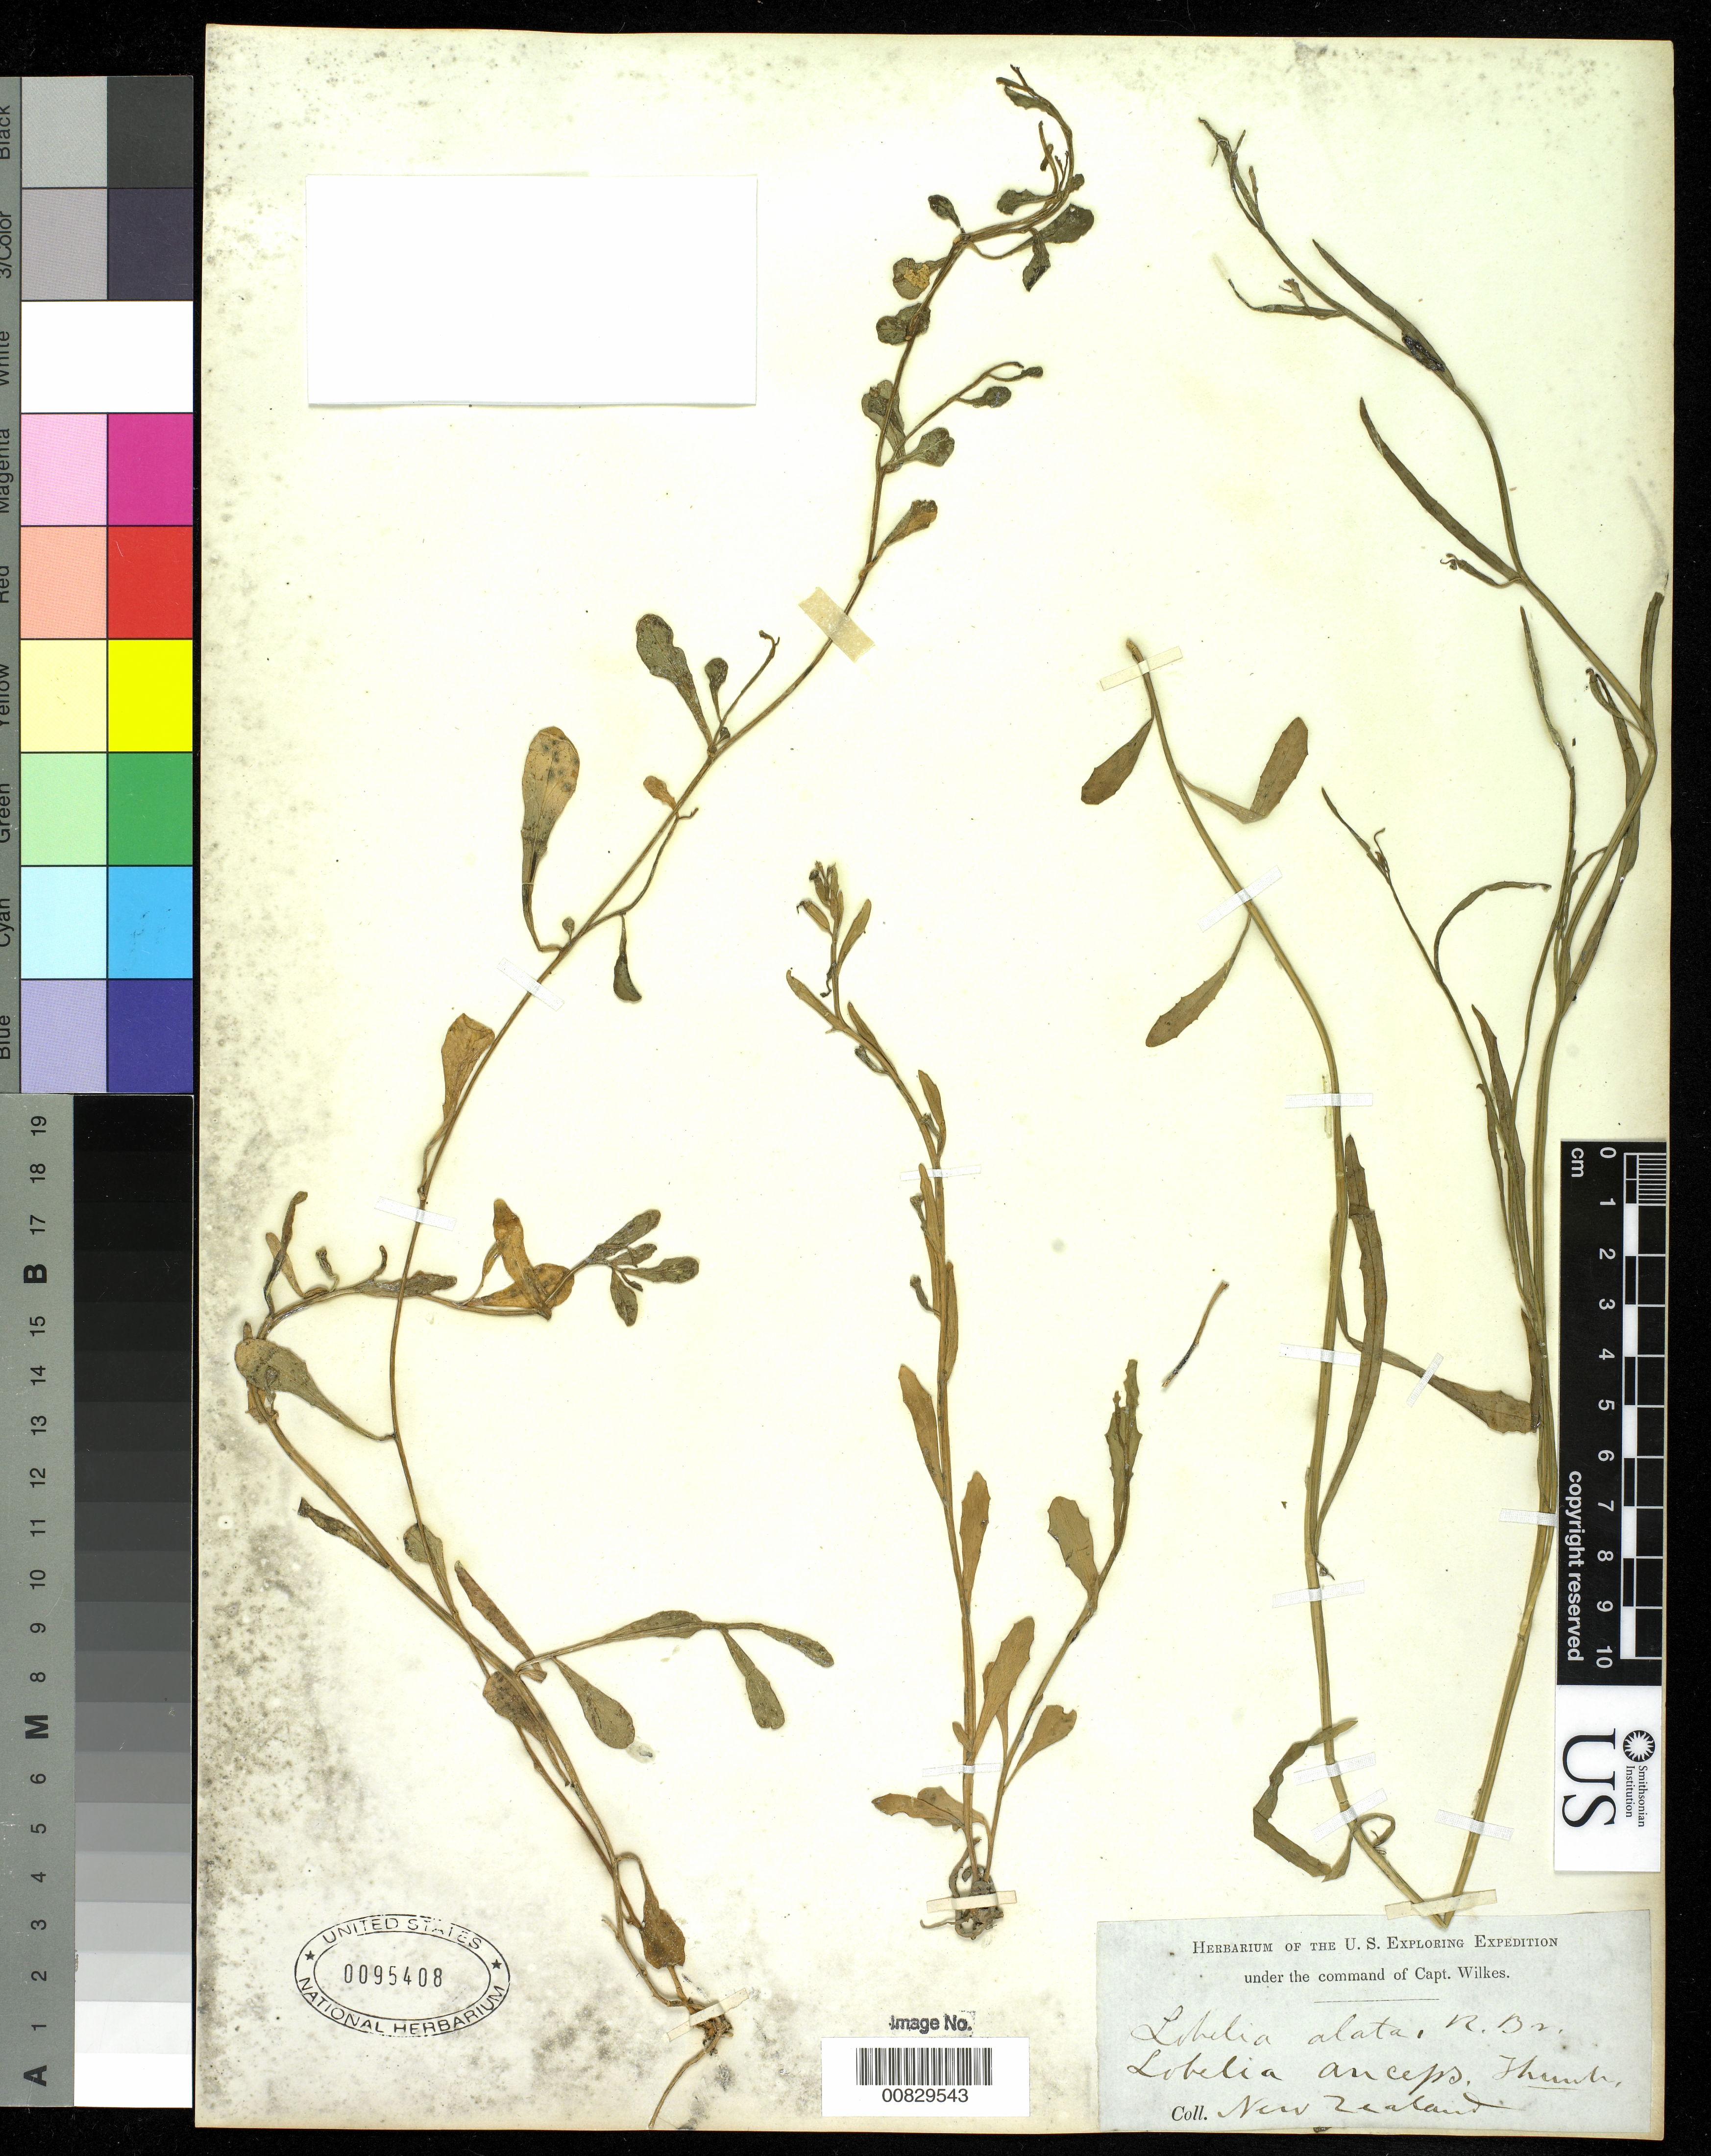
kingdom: Plantae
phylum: Tracheophyta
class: Magnoliopsida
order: Asterales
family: Campanulaceae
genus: Lobelia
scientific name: Lobelia anceps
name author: L. f.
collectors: Wilkes Explor. Exped.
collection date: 1838/1842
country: New Zealand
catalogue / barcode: US 95408